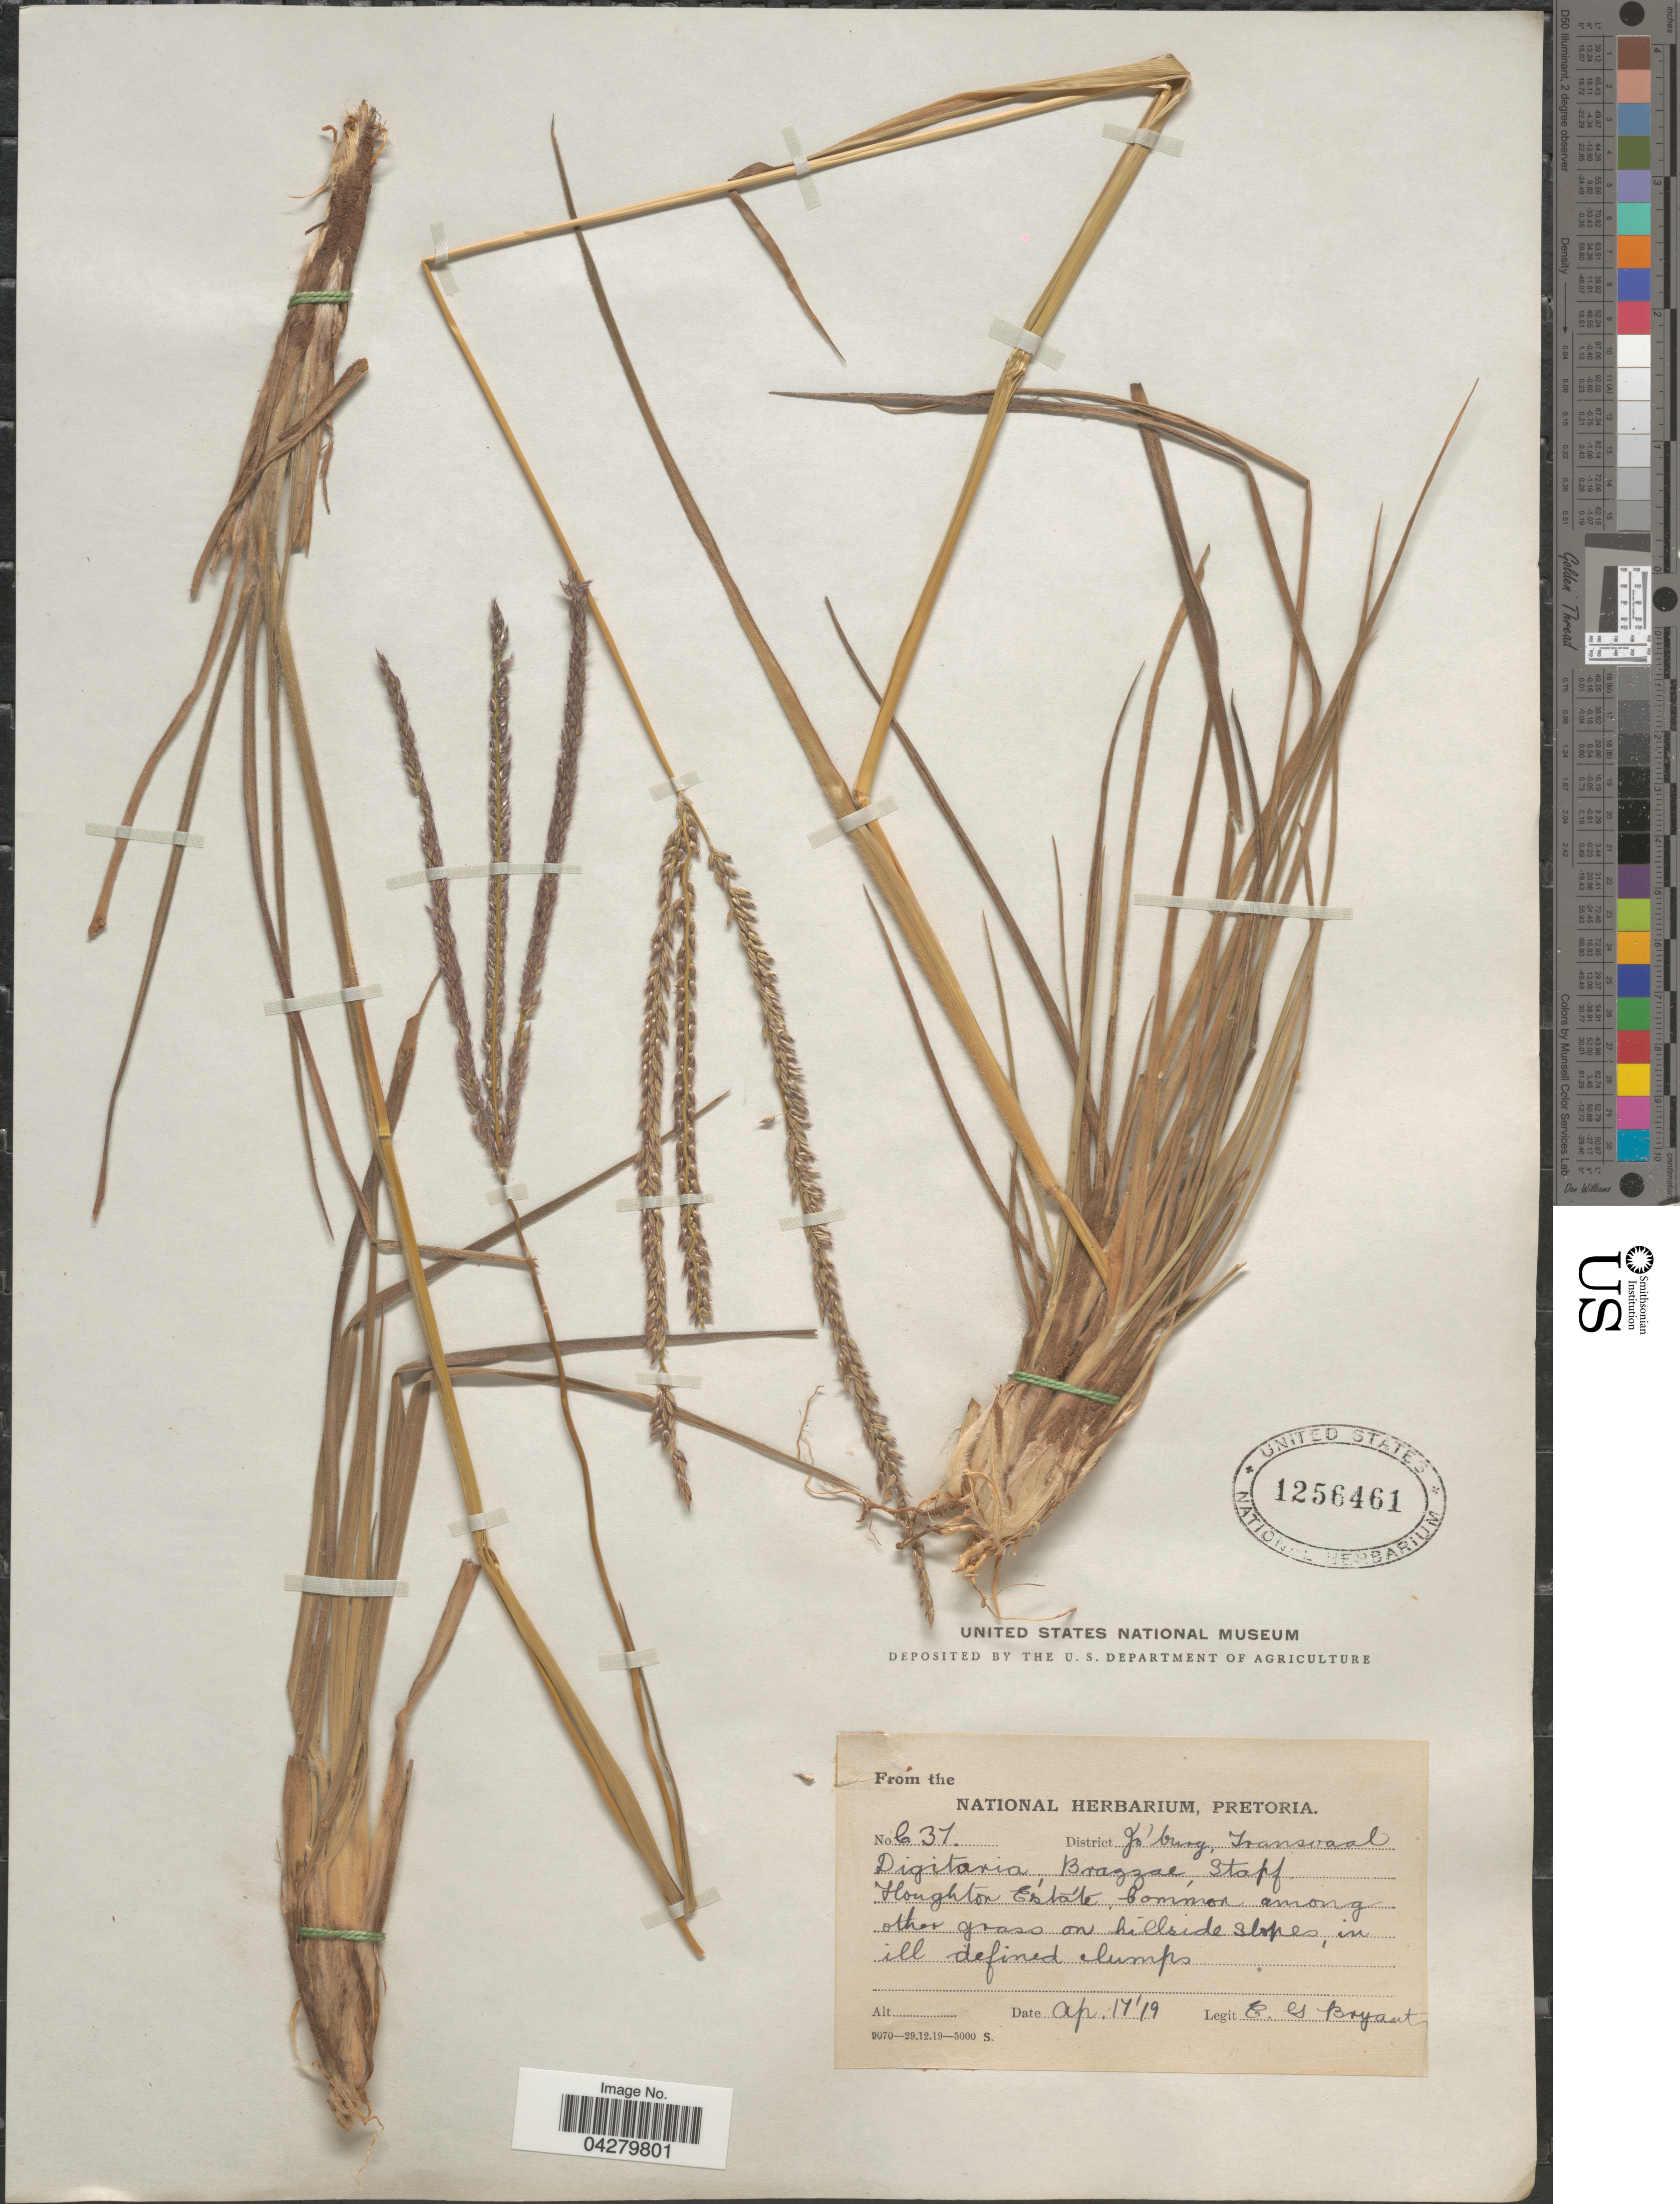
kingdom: Plantae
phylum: Tracheophyta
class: Liliopsida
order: Poales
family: Poaceae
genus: Digitaria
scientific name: Digitaria brazzae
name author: (Franch.) Stapf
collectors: E. Bryant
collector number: C37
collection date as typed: Transcribed d/m/y: 17/4/19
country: South Africa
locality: District Jo'burg, Transvaal. Houghton Estate.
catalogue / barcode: US 1256461